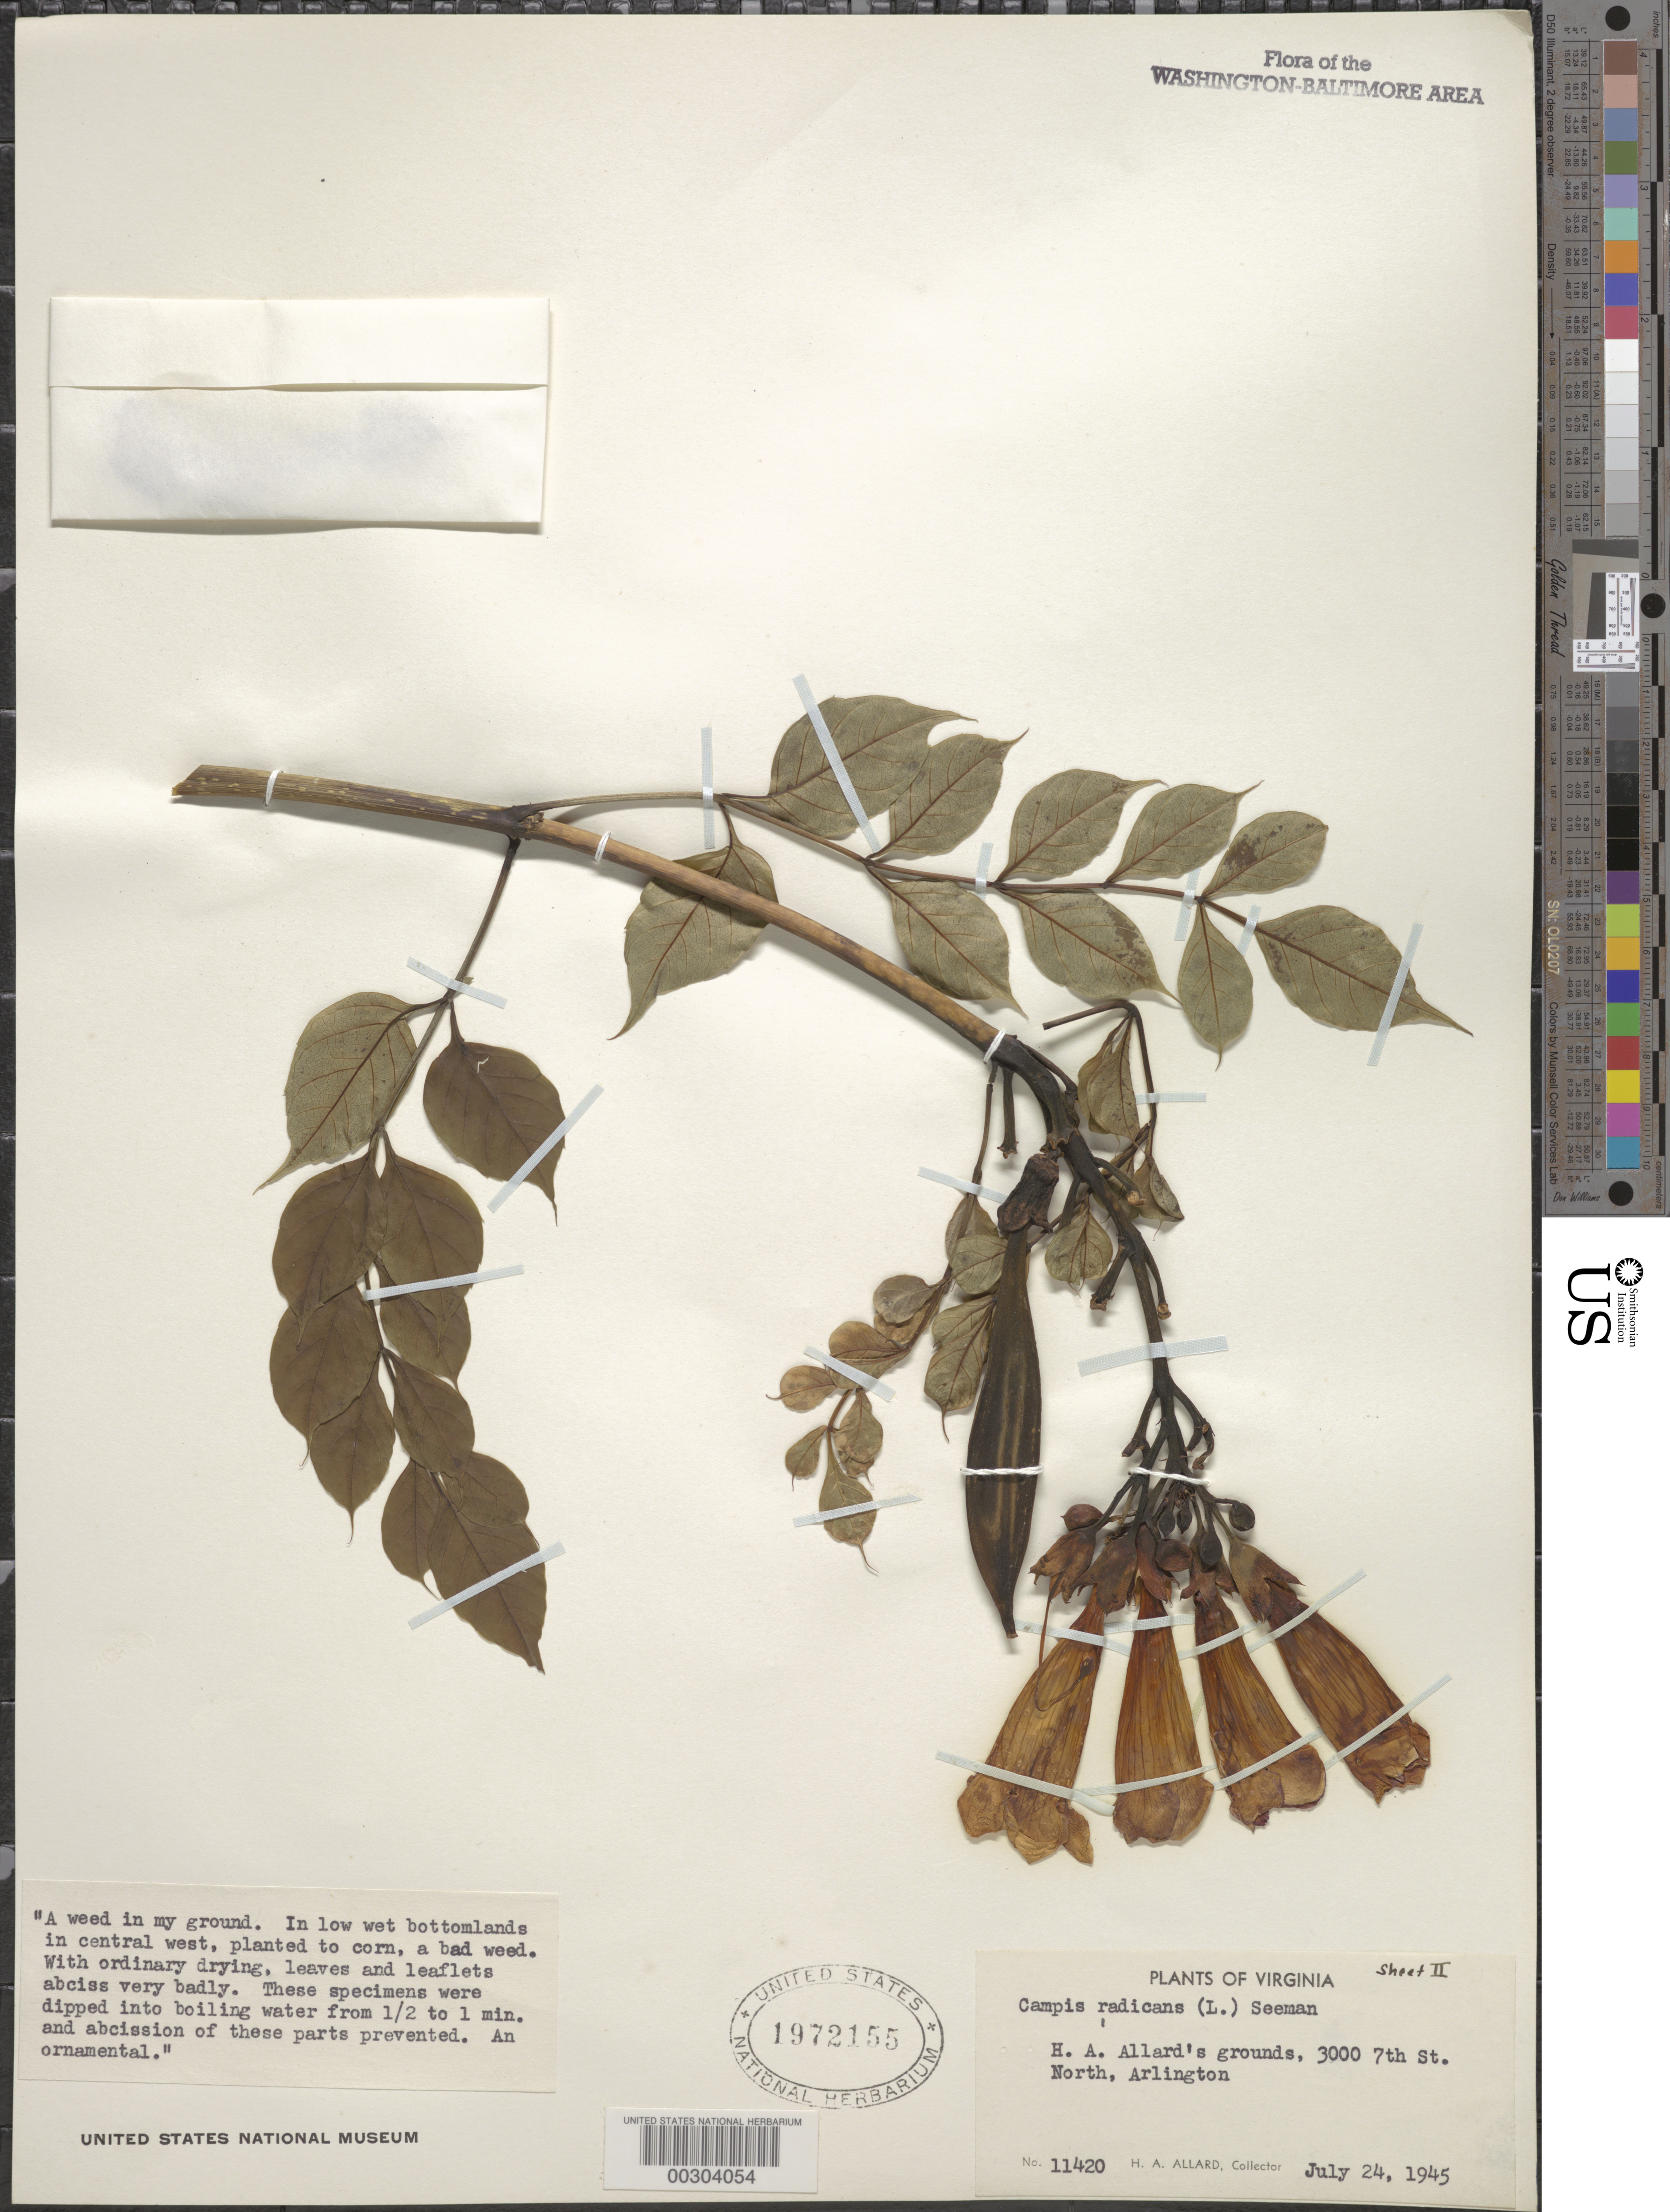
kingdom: Plantae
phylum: Tracheophyta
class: Magnoliopsida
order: Lamiales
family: Bignoniaceae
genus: Campsis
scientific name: Campsis radicans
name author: (L.) Seem.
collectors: H. A. Allard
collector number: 11420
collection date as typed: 24 Jul 1945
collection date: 1945-07-24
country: United States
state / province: Virginia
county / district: Arlington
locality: Arlington, 3000 7th St N, H.A. Allard's grounds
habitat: In low wet bottomlands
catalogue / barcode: US 1972155